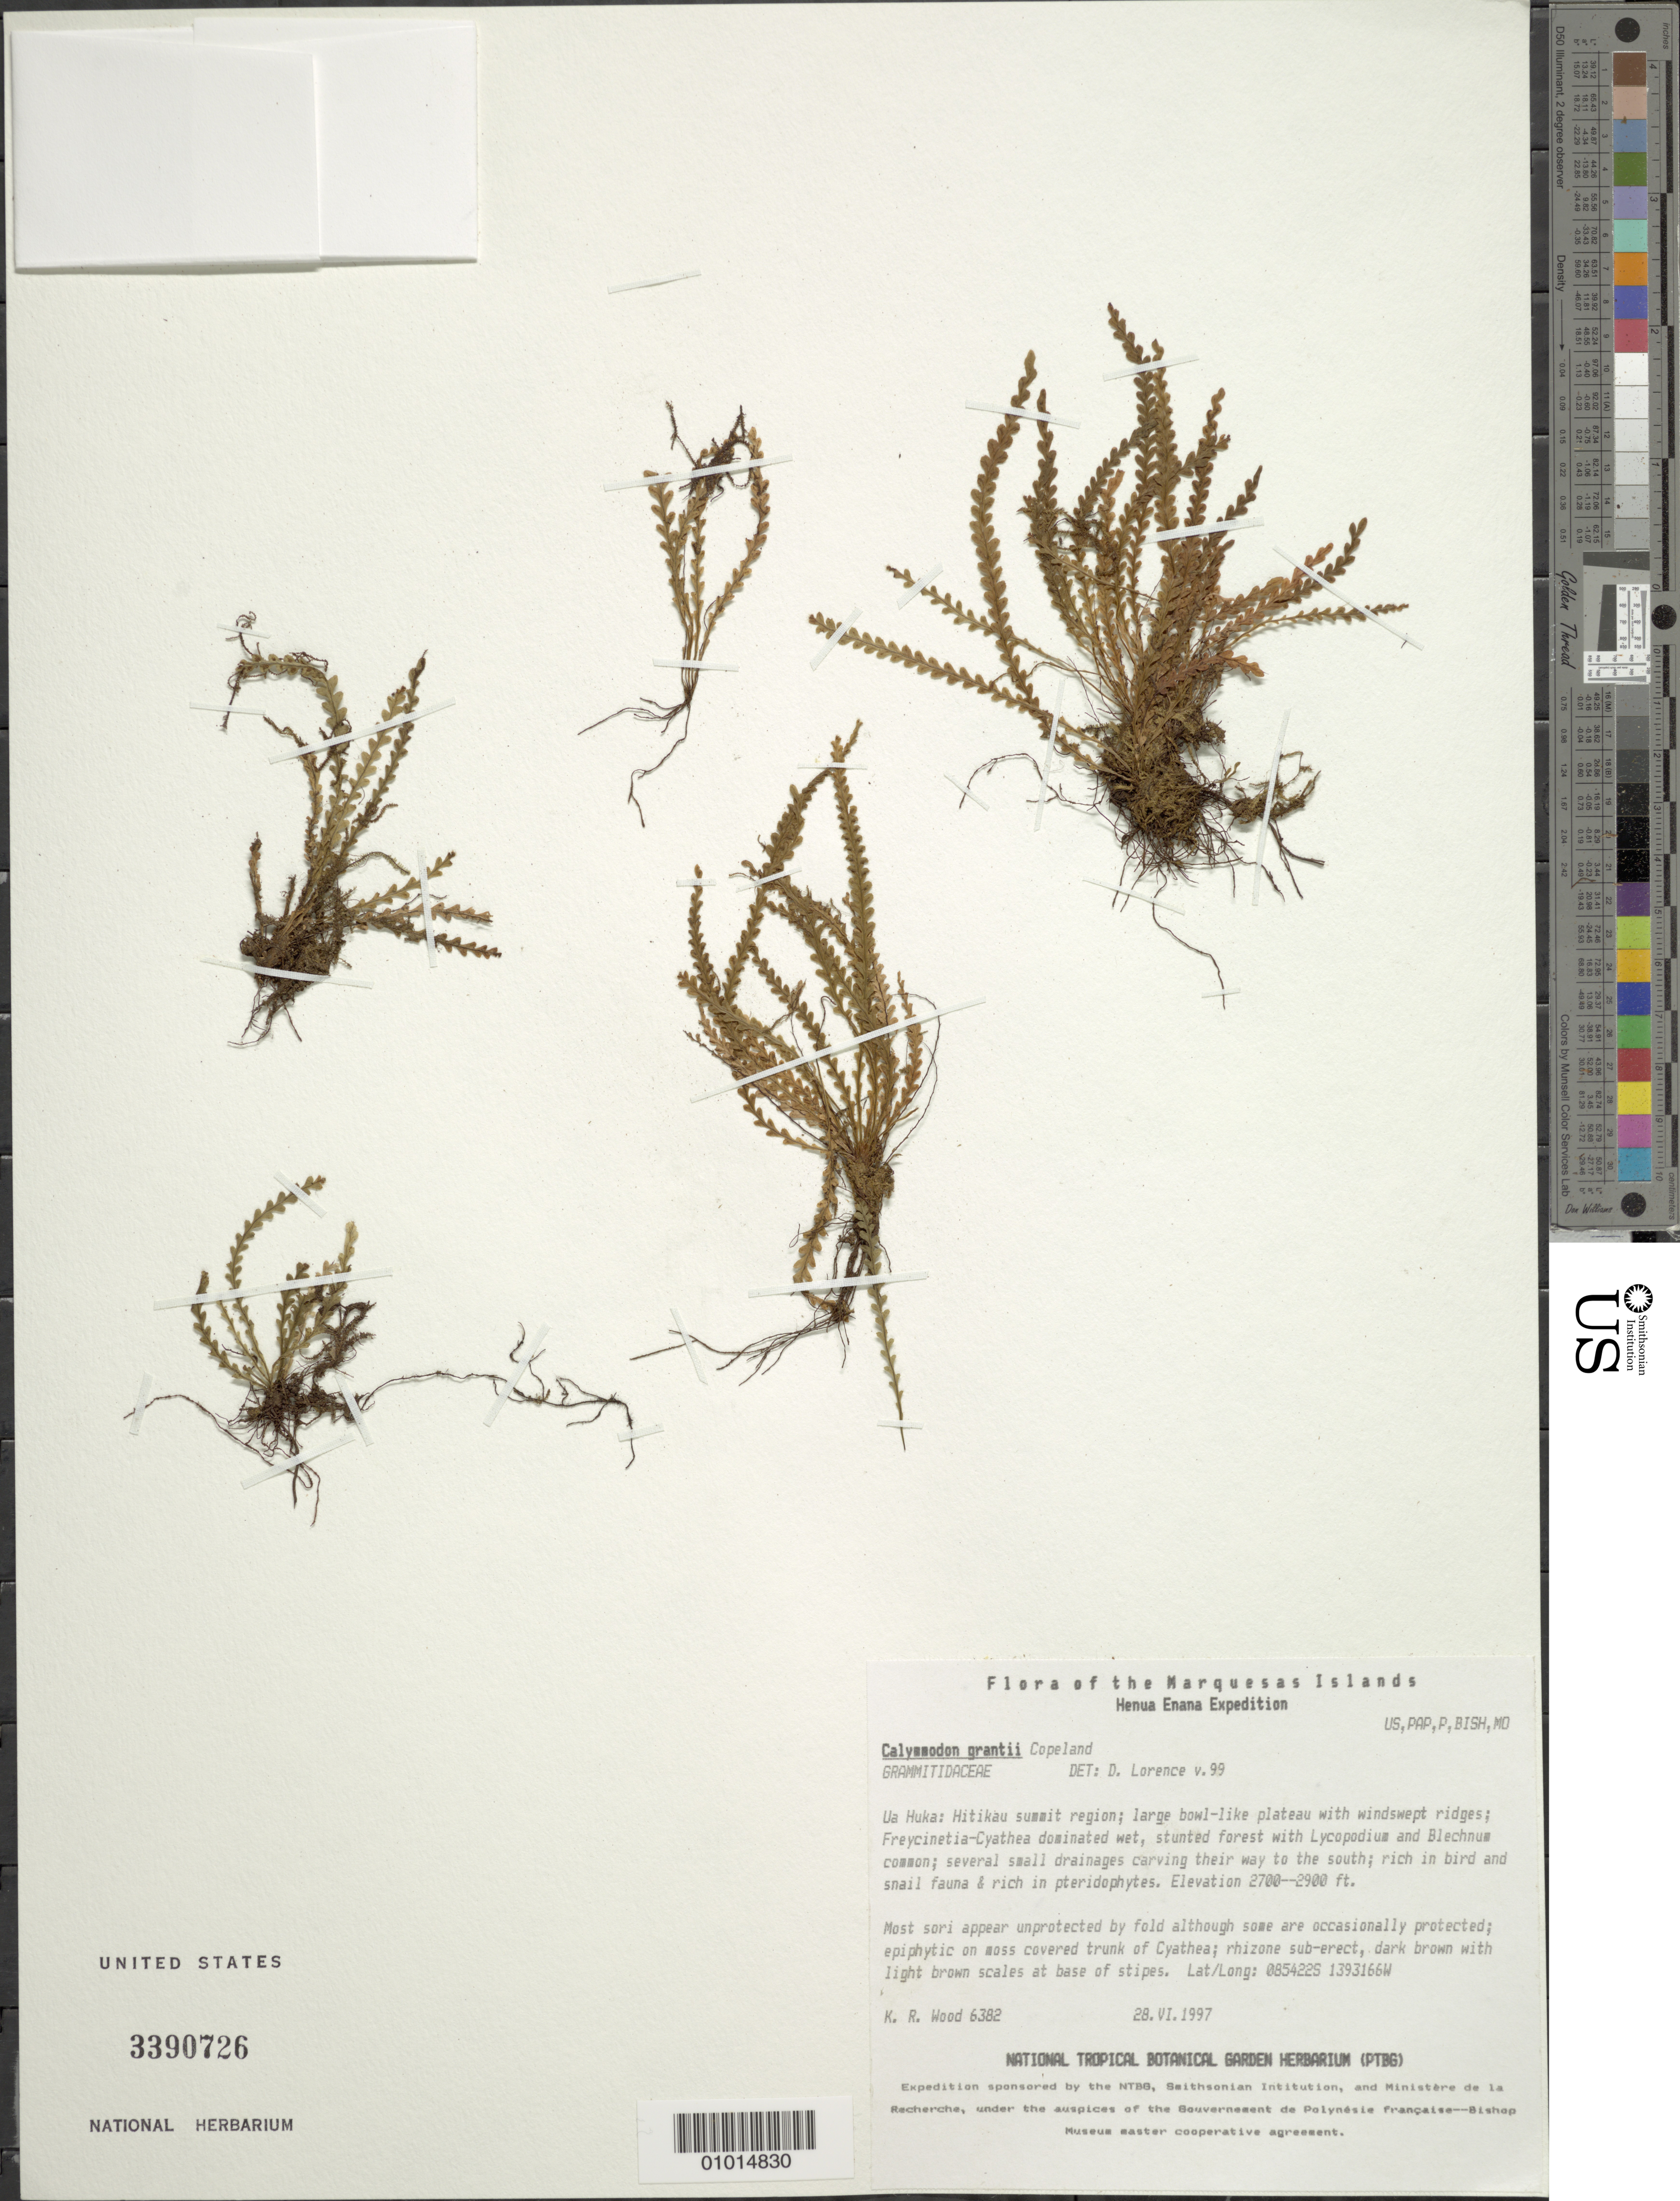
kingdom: Plantae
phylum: Tracheophyta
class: Polypodiopsida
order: Polypodiales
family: Polypodiaceae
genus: Calymmodon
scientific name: Calymmodon grantii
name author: Copel.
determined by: Lorence, David H., (PTBG), National Tropical Botanical Garden (UNITED STATES)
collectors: K. R. Wood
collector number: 6382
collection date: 1997-06-28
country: French Polynesia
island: Ua Huka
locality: Hitikau summit region, large bowl-like plateau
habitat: Windswept ridges, Freycinetia-Cyathea dominated wet stunted forest, rich in pteridophytes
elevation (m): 823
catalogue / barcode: US 3390726